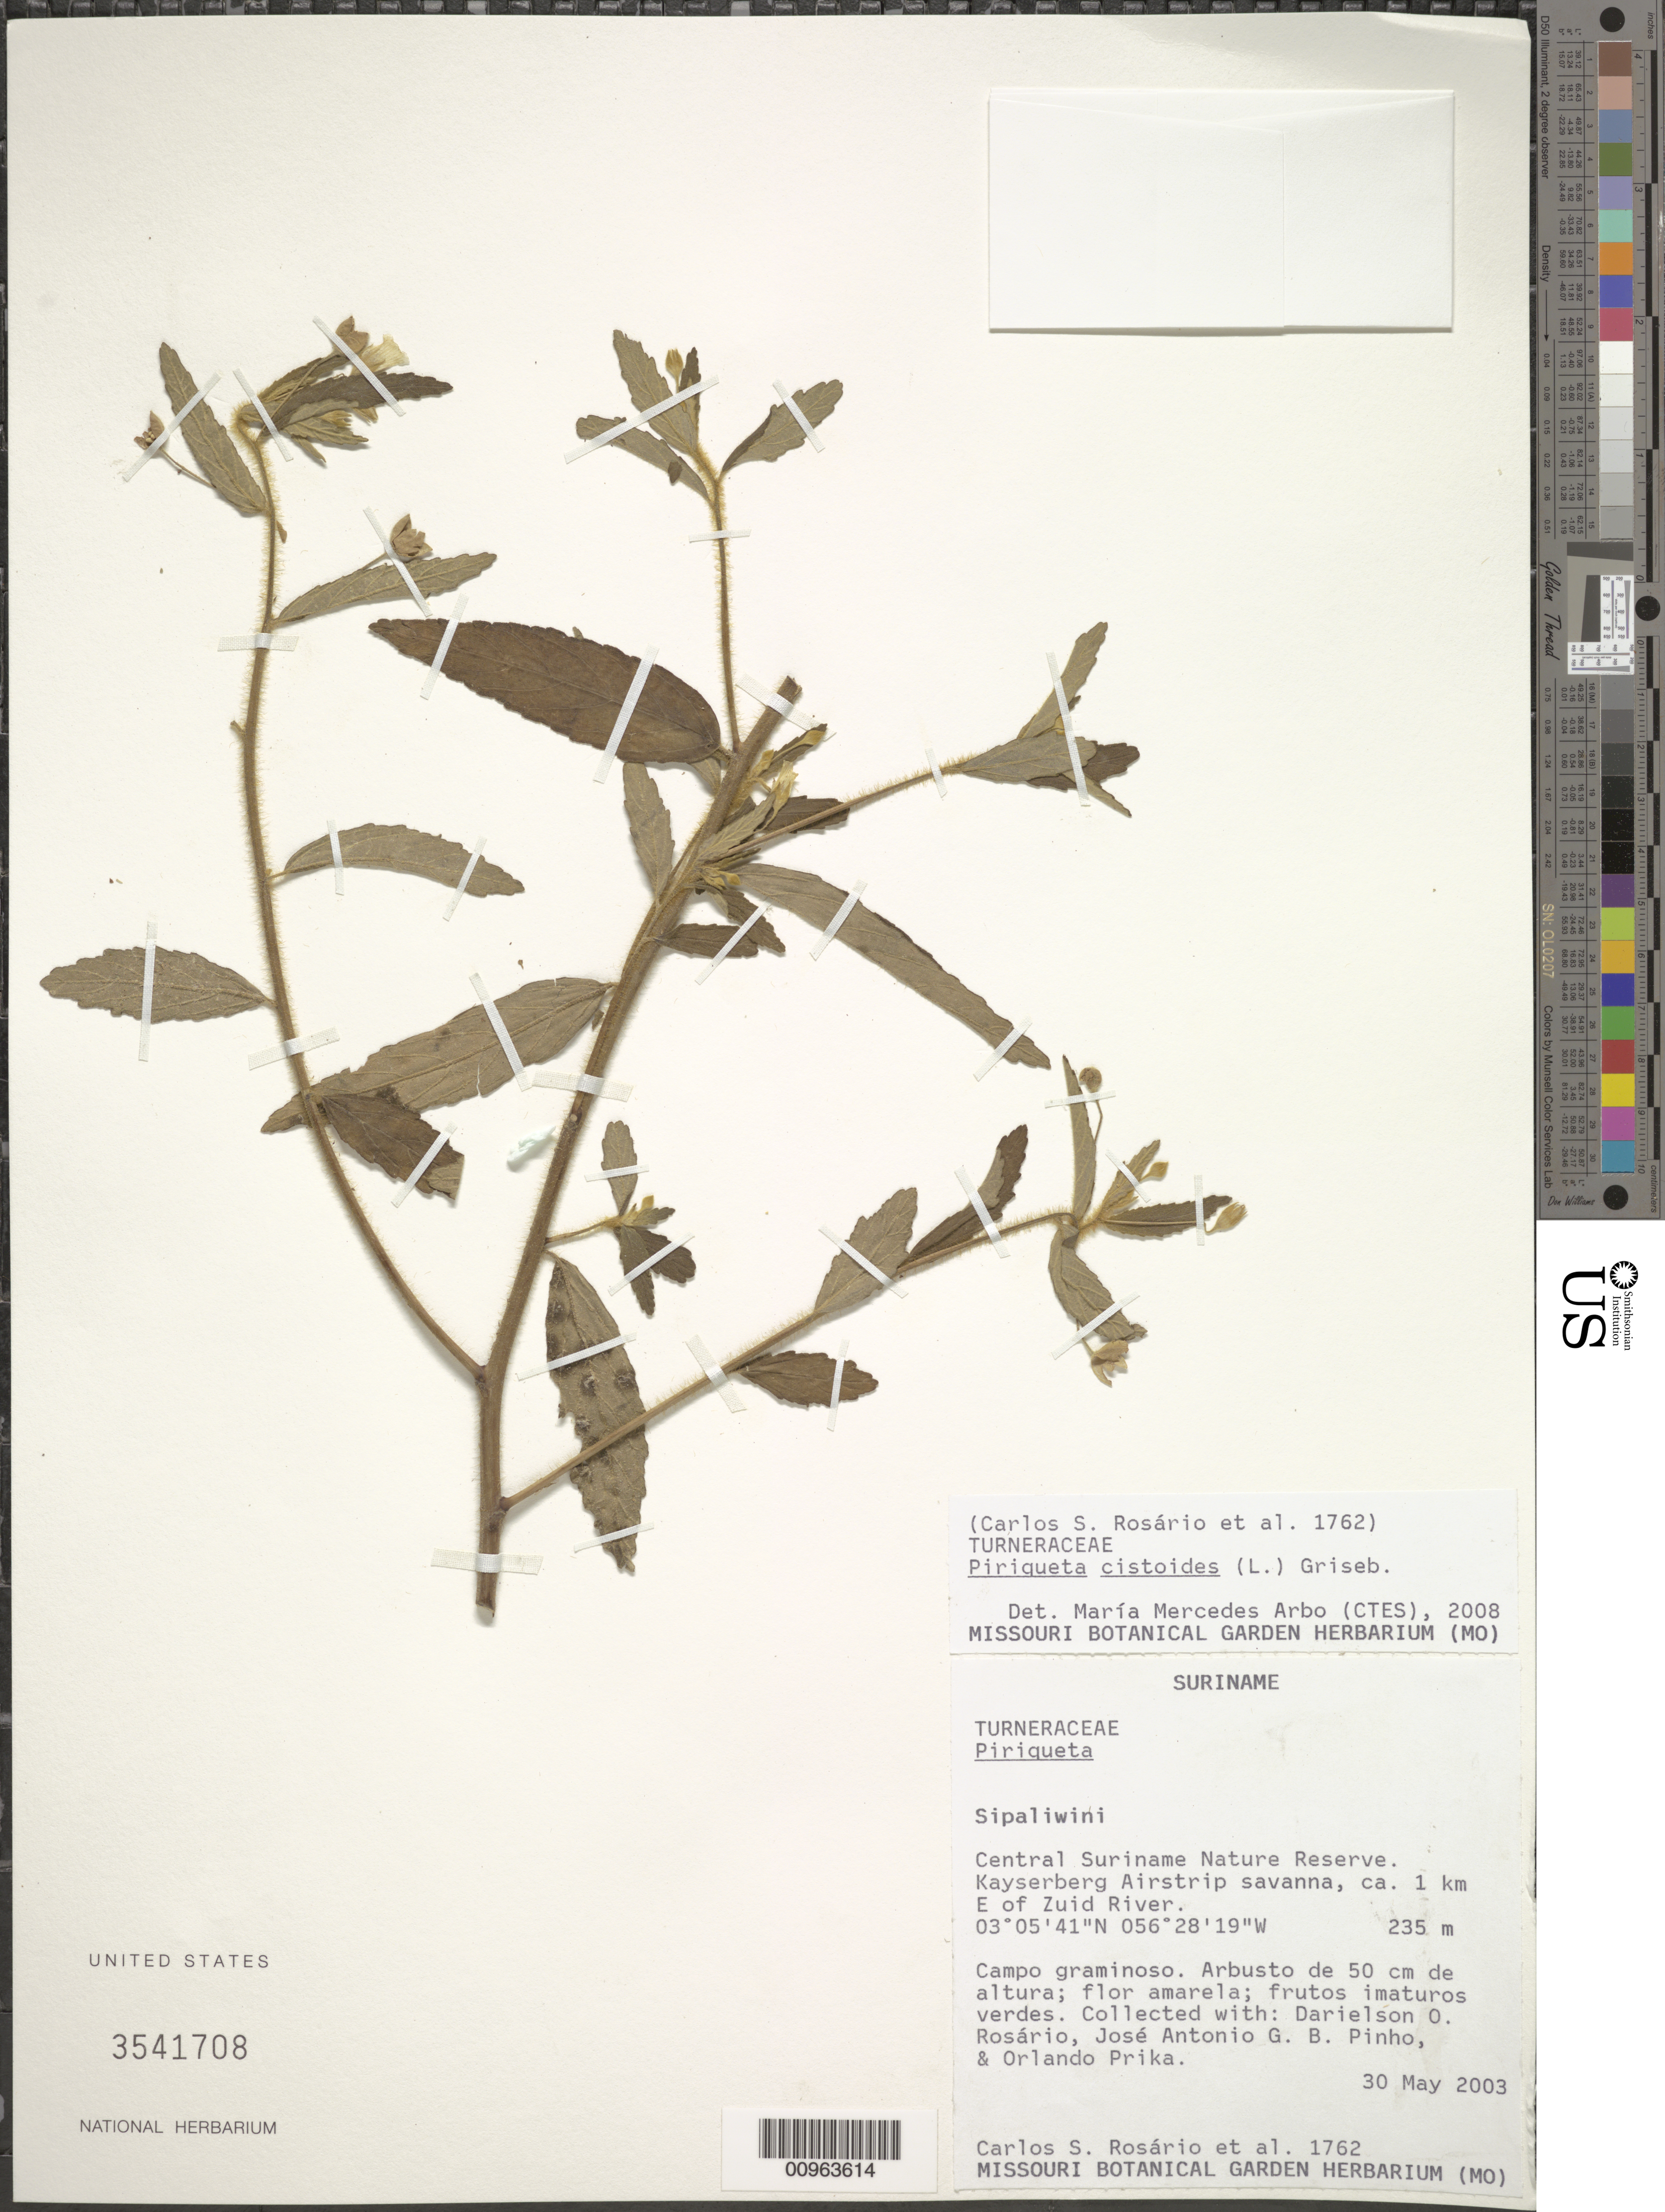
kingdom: Plantae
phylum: Tracheophyta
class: Magnoliopsida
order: Malpighiales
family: Turneraceae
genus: Piriqueta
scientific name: Piriqueta cistoides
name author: (L.) Griseb.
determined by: Arbo, M. M.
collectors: C. S. Rosário, D. Rosario, J. Pinho & O. Prika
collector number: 1762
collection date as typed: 30-May-03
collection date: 2003-05-30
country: Suriname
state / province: Sipaliwini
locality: Central SURINAMEe Nature Reserve. Kayserberg Airstrip savanna, ca 1km E of Zuid River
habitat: Campo graminoso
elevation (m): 235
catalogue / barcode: US 3541708